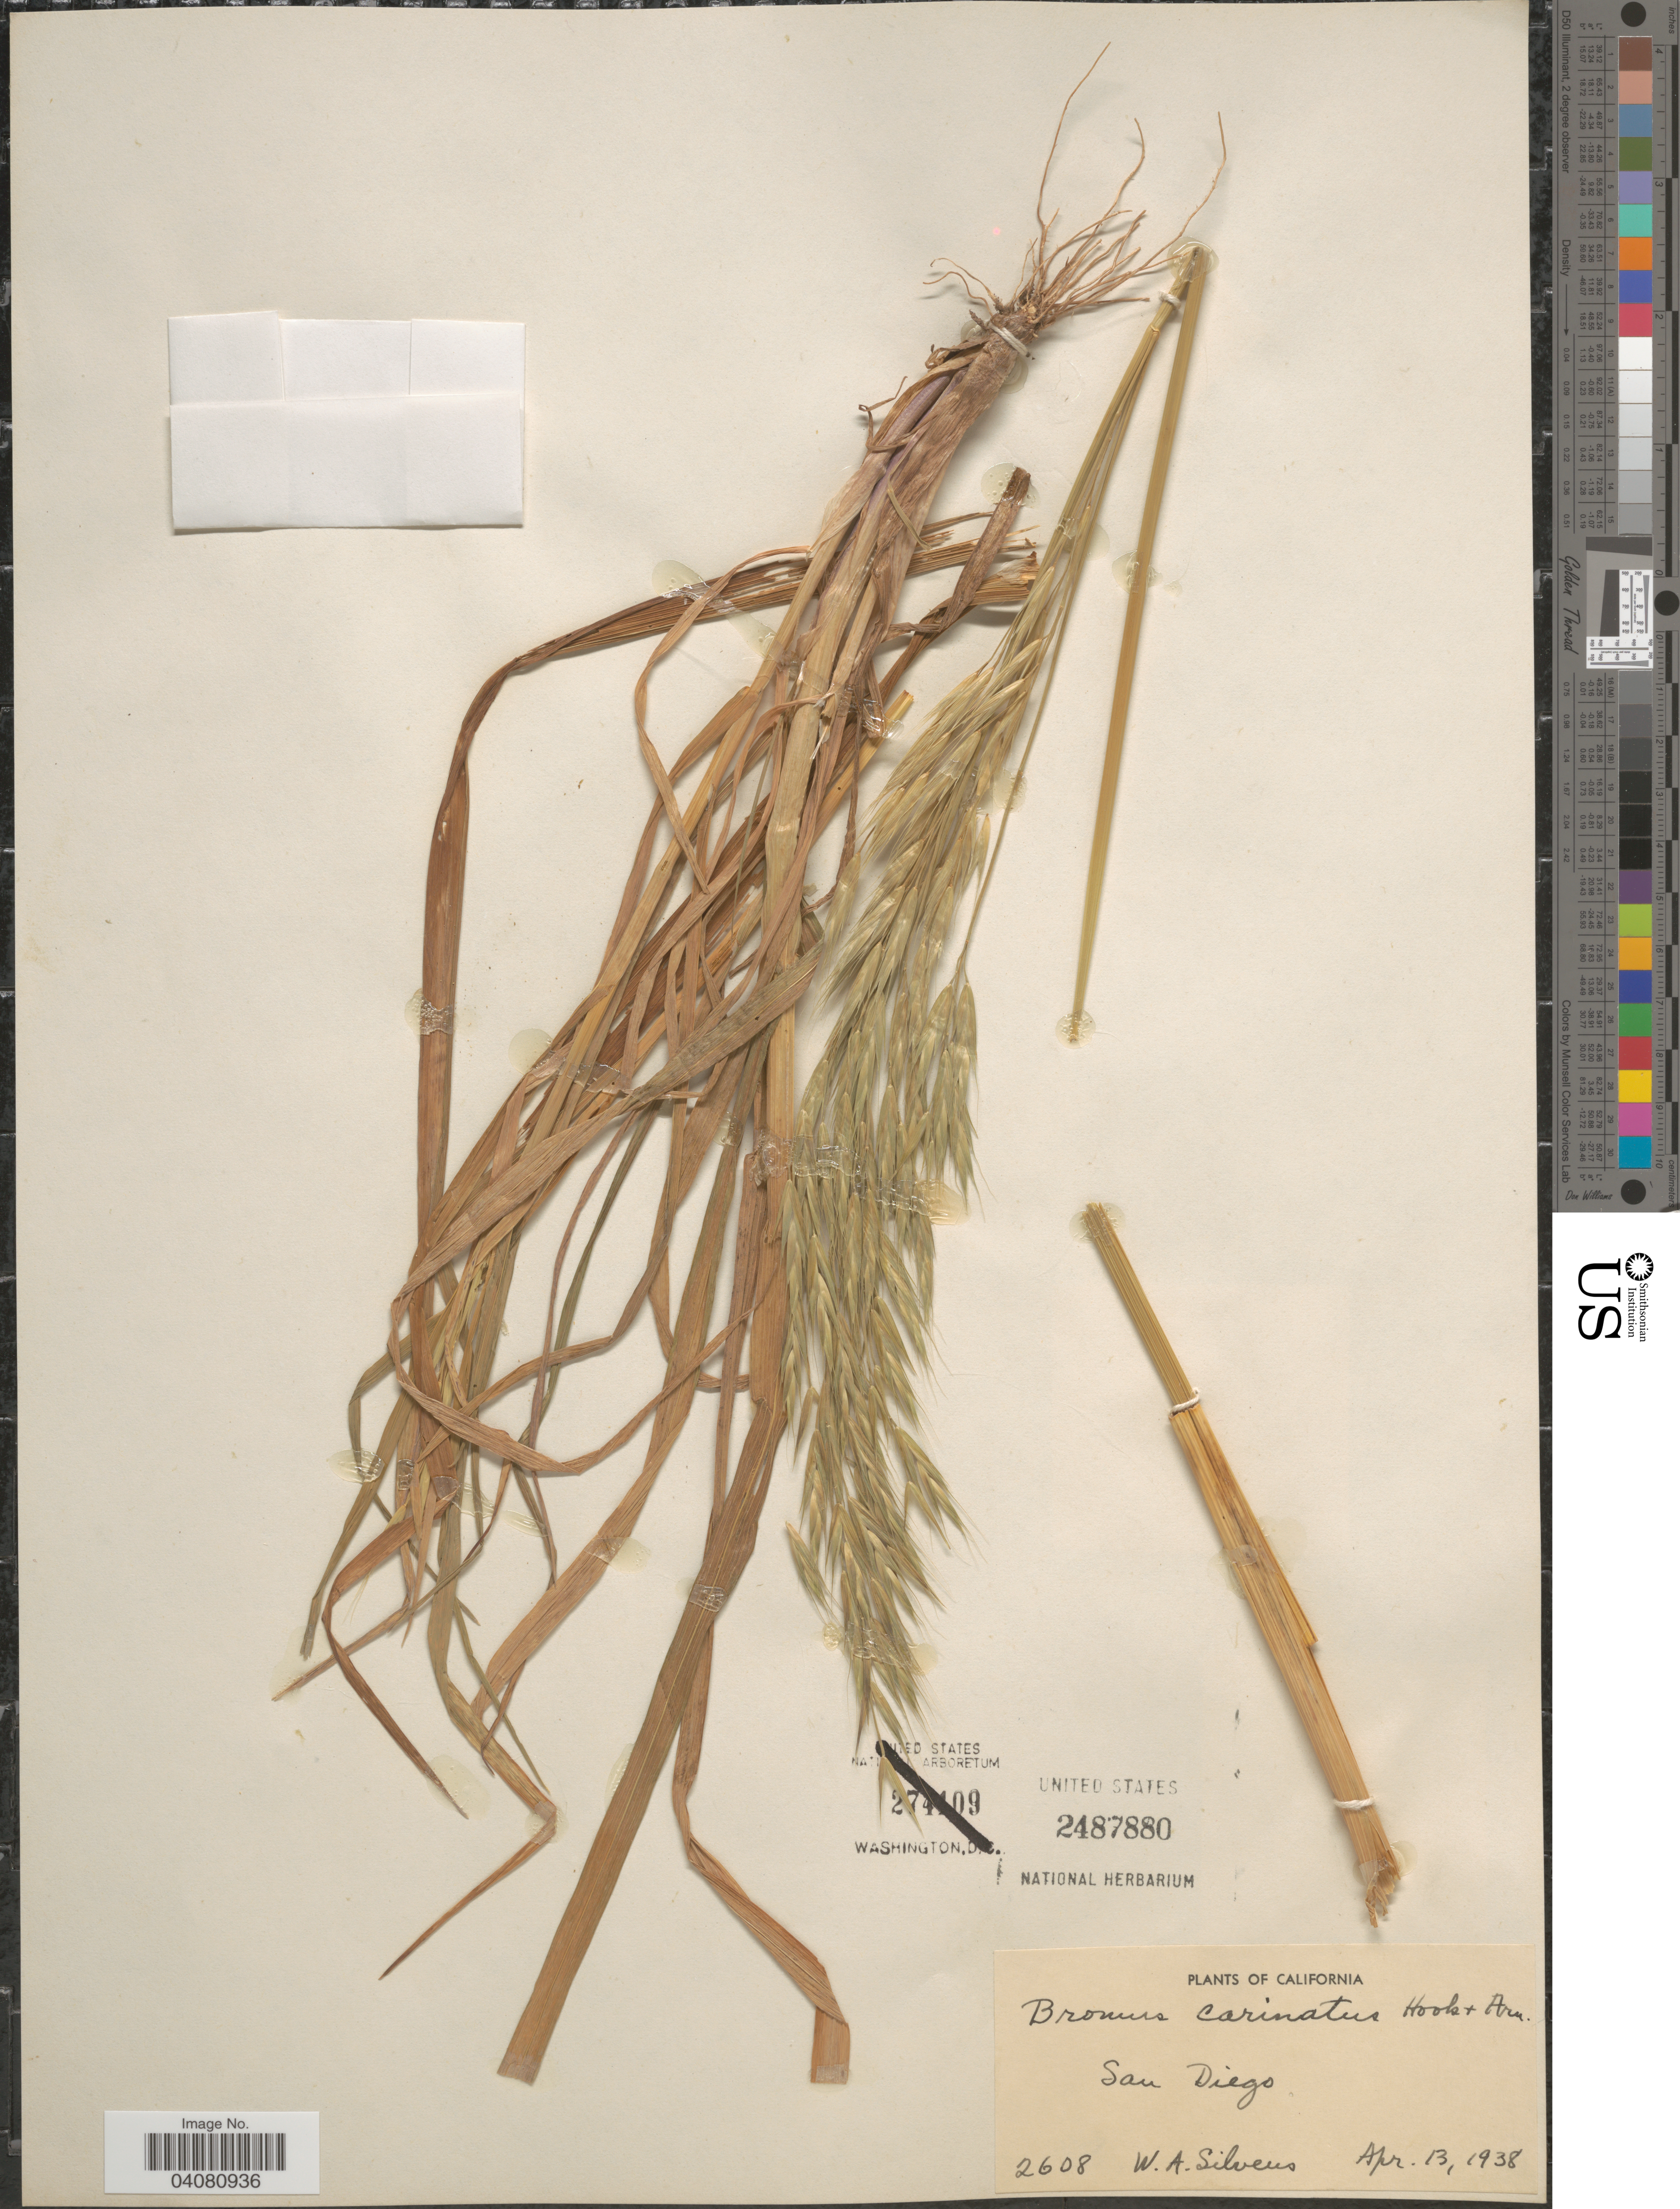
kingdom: Plantae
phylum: Tracheophyta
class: Liliopsida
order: Poales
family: Poaceae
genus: Bromus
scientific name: Bromus carinatus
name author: Hook. & Arn.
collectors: W. Silveus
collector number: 2608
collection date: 1938-04-13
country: United States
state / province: California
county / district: San Diego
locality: San Diego.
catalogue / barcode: US 2487880